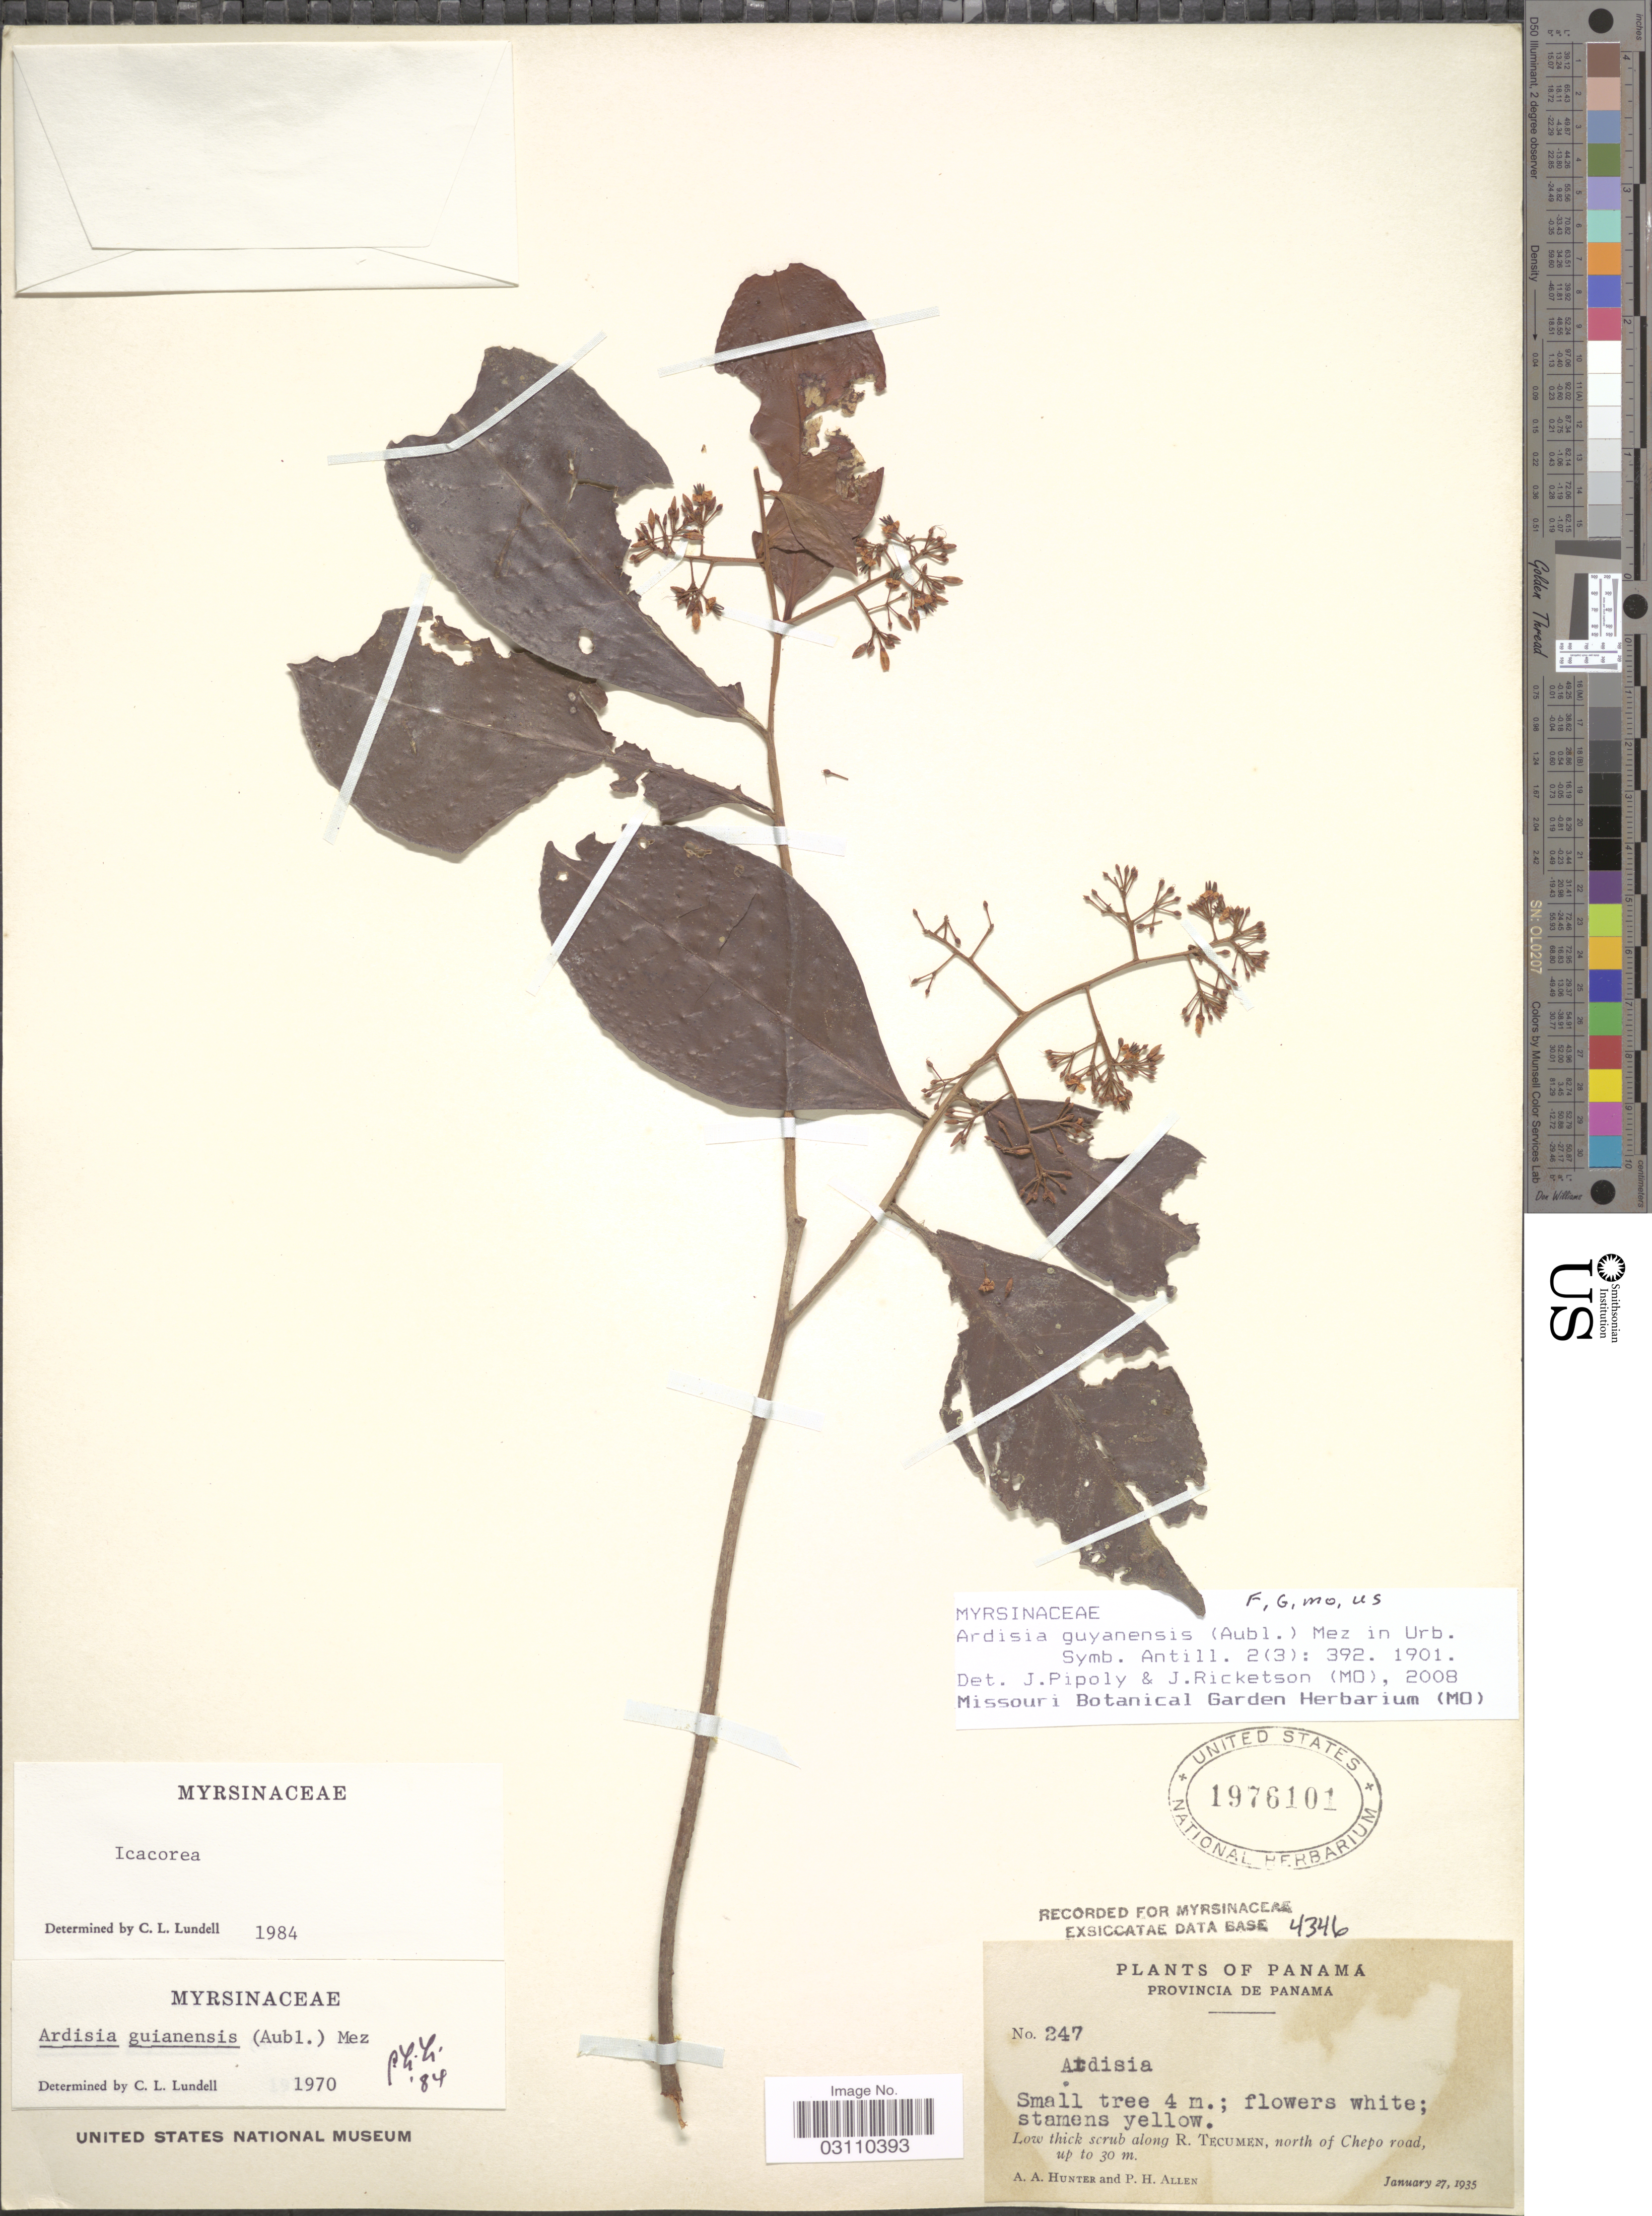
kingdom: Plantae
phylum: Tracheophyta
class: Magnoliopsida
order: Ericales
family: Primulaceae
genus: Ardisia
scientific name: Ardisia guianensis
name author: (Aubl.) Mez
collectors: A. Hunter & P. H. Allen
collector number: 247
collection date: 1935-01-27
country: Panama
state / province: Panamá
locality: Low thick scrub along R. Tecumen, north of Chepo road.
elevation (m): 30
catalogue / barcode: US 1976101